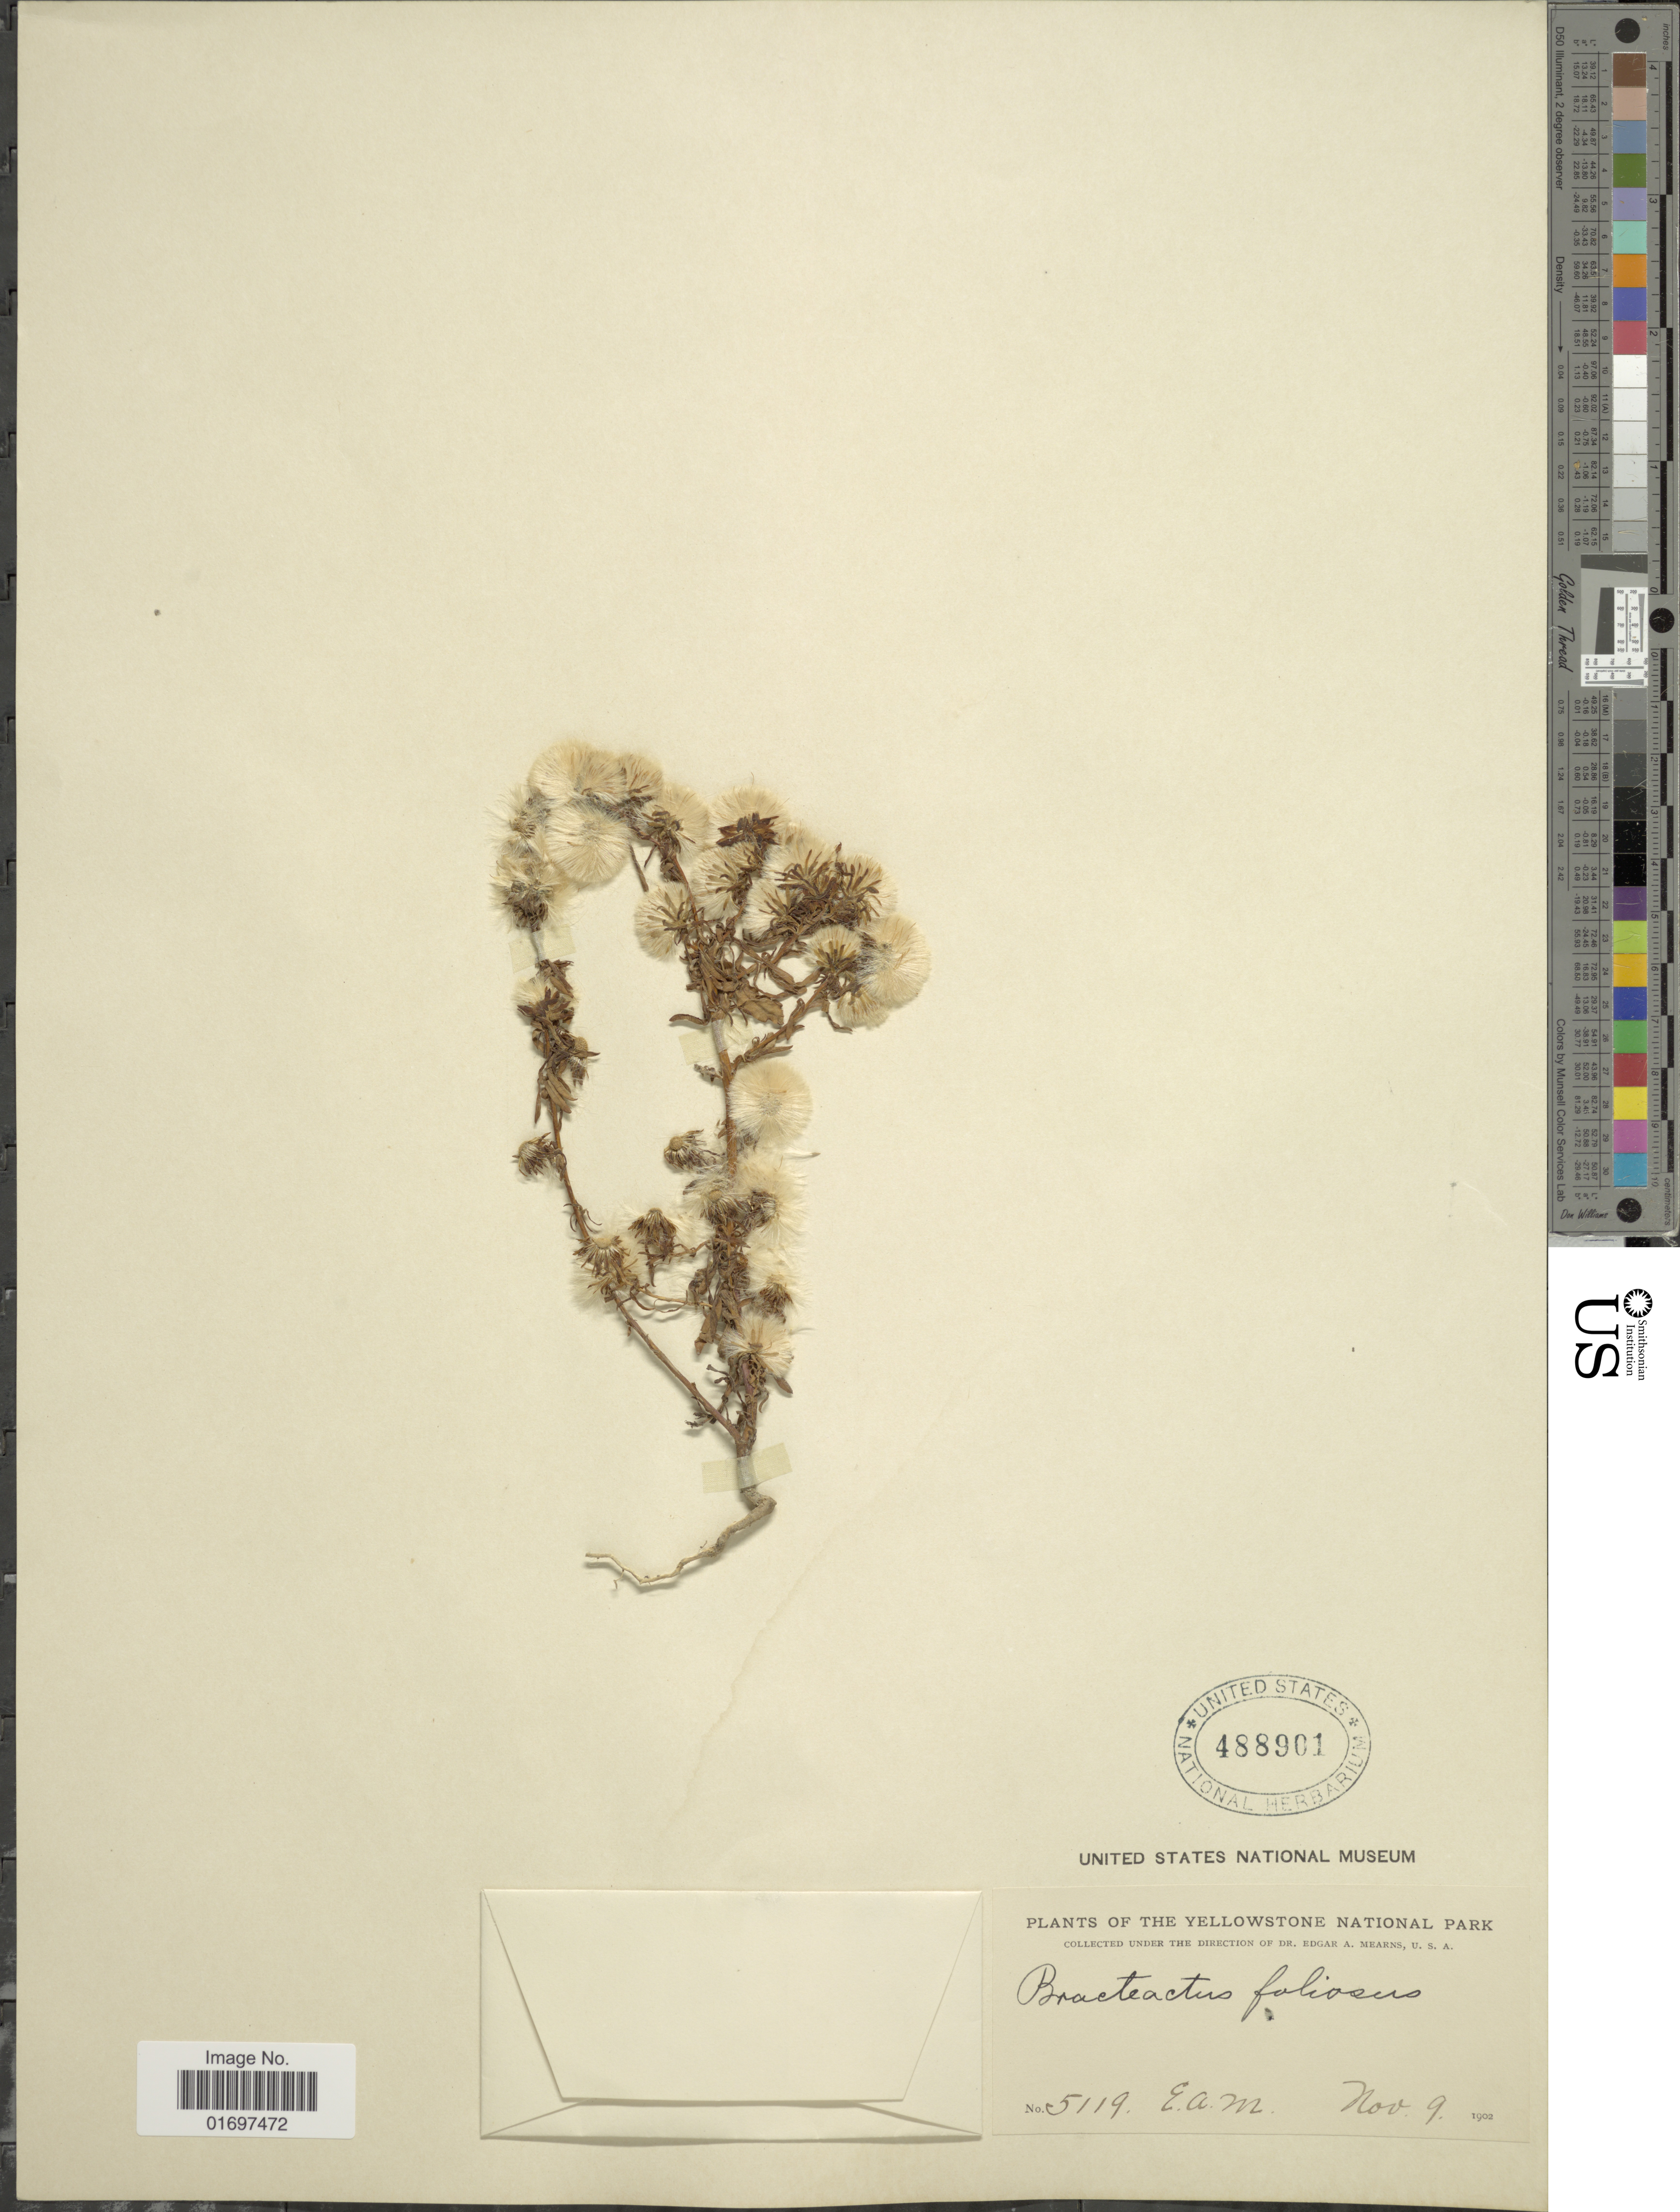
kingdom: Plantae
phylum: Tracheophyta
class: Magnoliopsida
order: Asterales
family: Asteraceae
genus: Symphyotrichum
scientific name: Symphyotrichum ciliatum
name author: (Ledeb.) G.L. Nesom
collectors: E. A. Mearns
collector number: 5119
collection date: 1902-11-09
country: United States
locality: Yellowstone National Park.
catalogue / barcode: US 488901